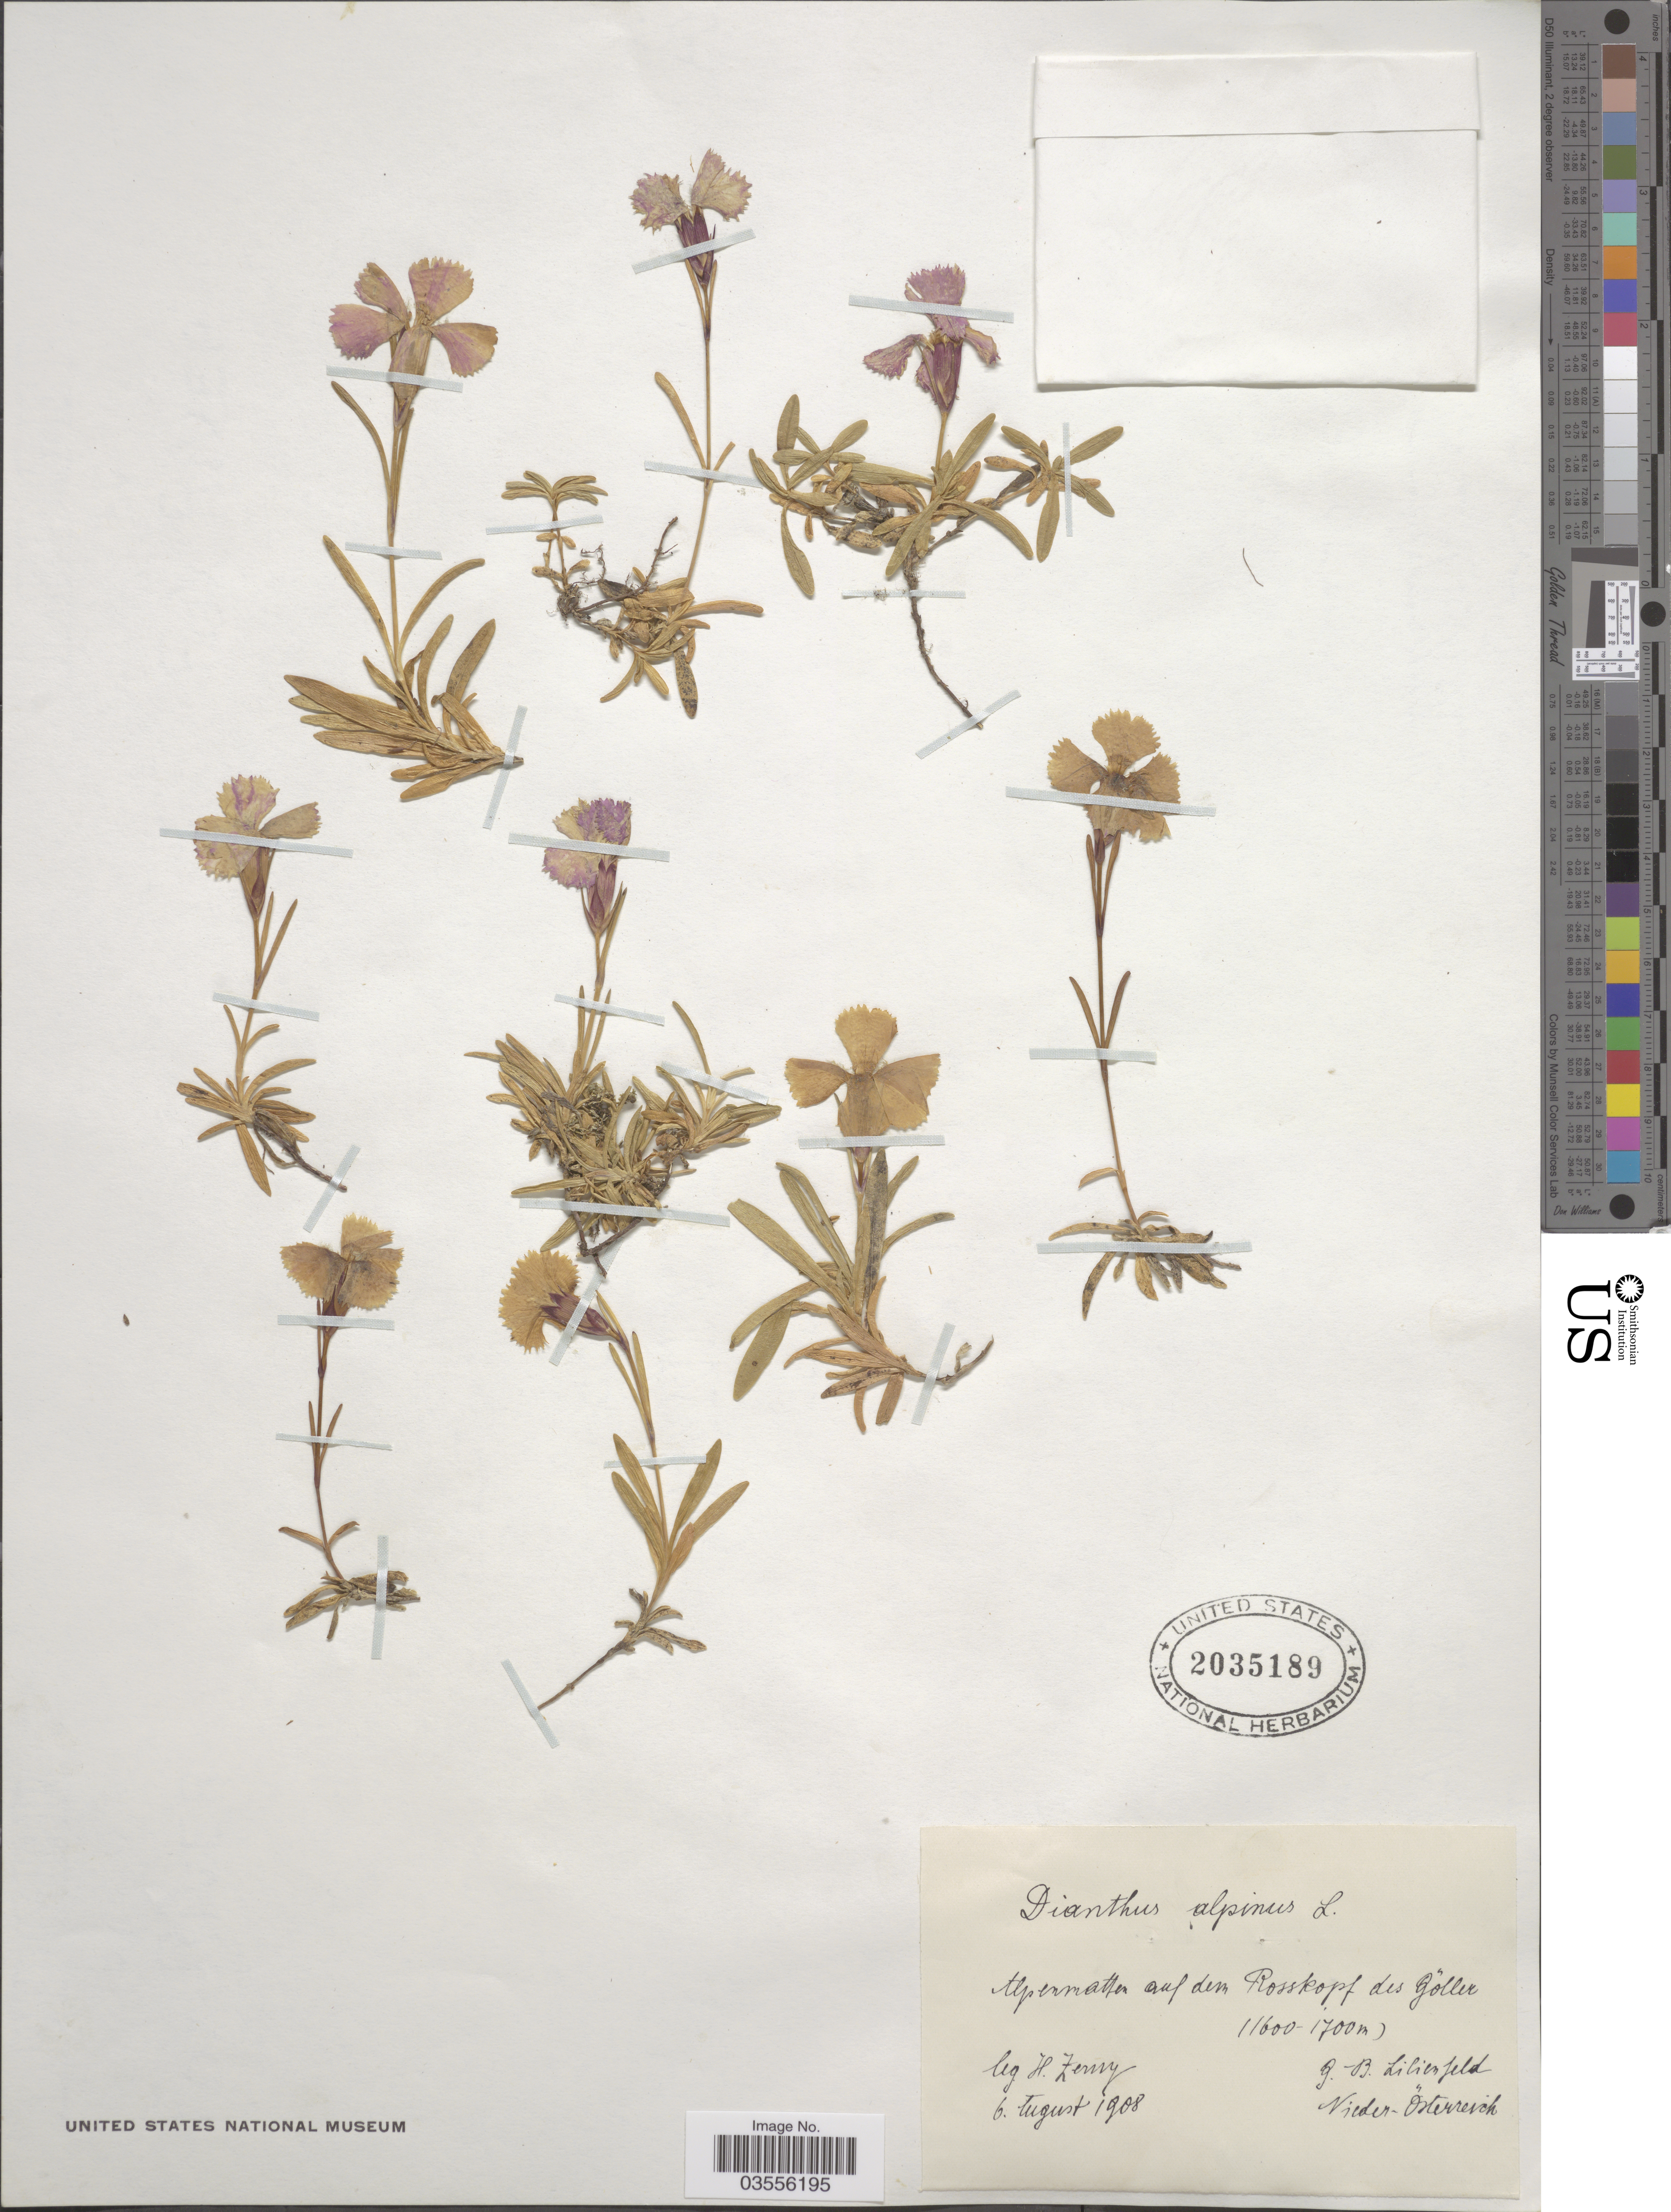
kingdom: Plantae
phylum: Tracheophyta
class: Magnoliopsida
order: Caryophyllales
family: Caryophyllaceae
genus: Dianthus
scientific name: Dianthus alpinus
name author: L.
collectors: H. Zerny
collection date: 1908-08-06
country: Austria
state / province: Niederosterreich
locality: Alpenmatten auf dem Rosskopf des Göller. G.-B. Lilienfjeld.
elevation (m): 1600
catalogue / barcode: US 2035189